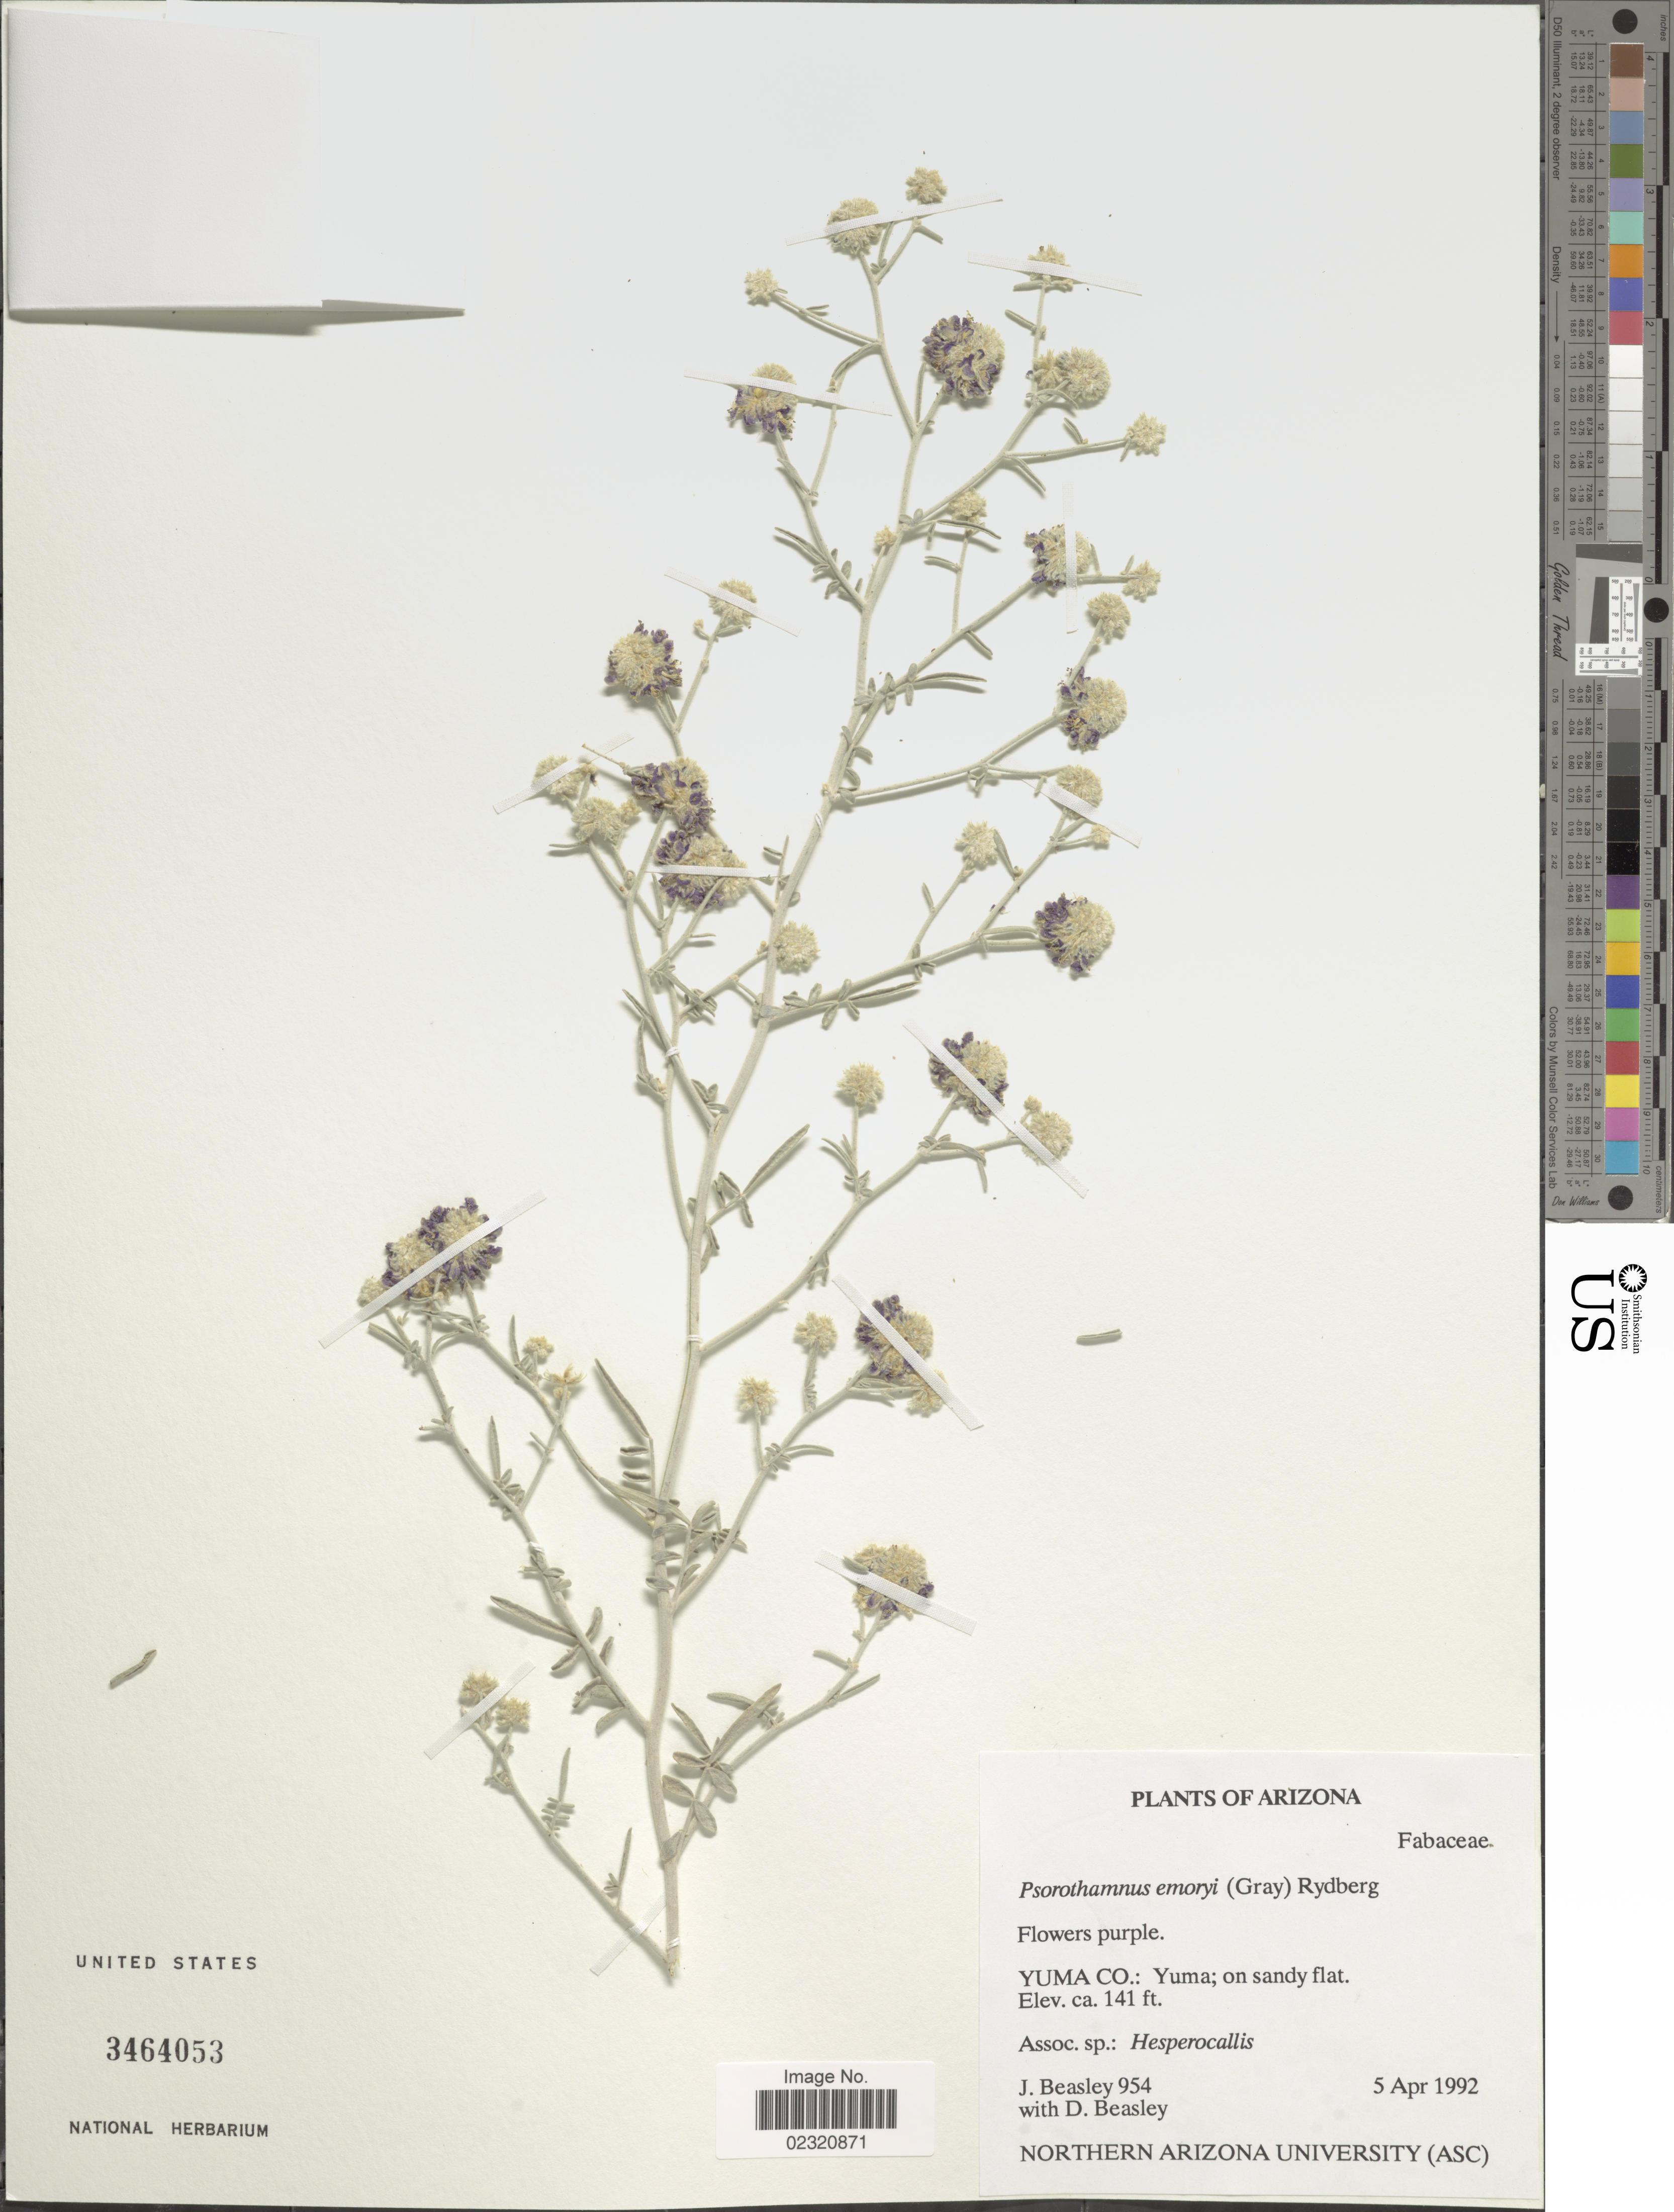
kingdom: Plantae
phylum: Tracheophyta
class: Magnoliopsida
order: Fabales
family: Fabaceae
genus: Psorothamnus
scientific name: Psorothamnus emoryi var. emoryi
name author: (A. Gray) Rydb.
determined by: Strong, M. T., (US), Smithsonian Institution - National Museum of Natural History (UNITED STATES)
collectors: J. Beasley & D. Beasley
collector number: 954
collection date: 1992-04-05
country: United States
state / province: Arizona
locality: Yuma Co.: Yuma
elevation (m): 43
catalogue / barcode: US 3464053